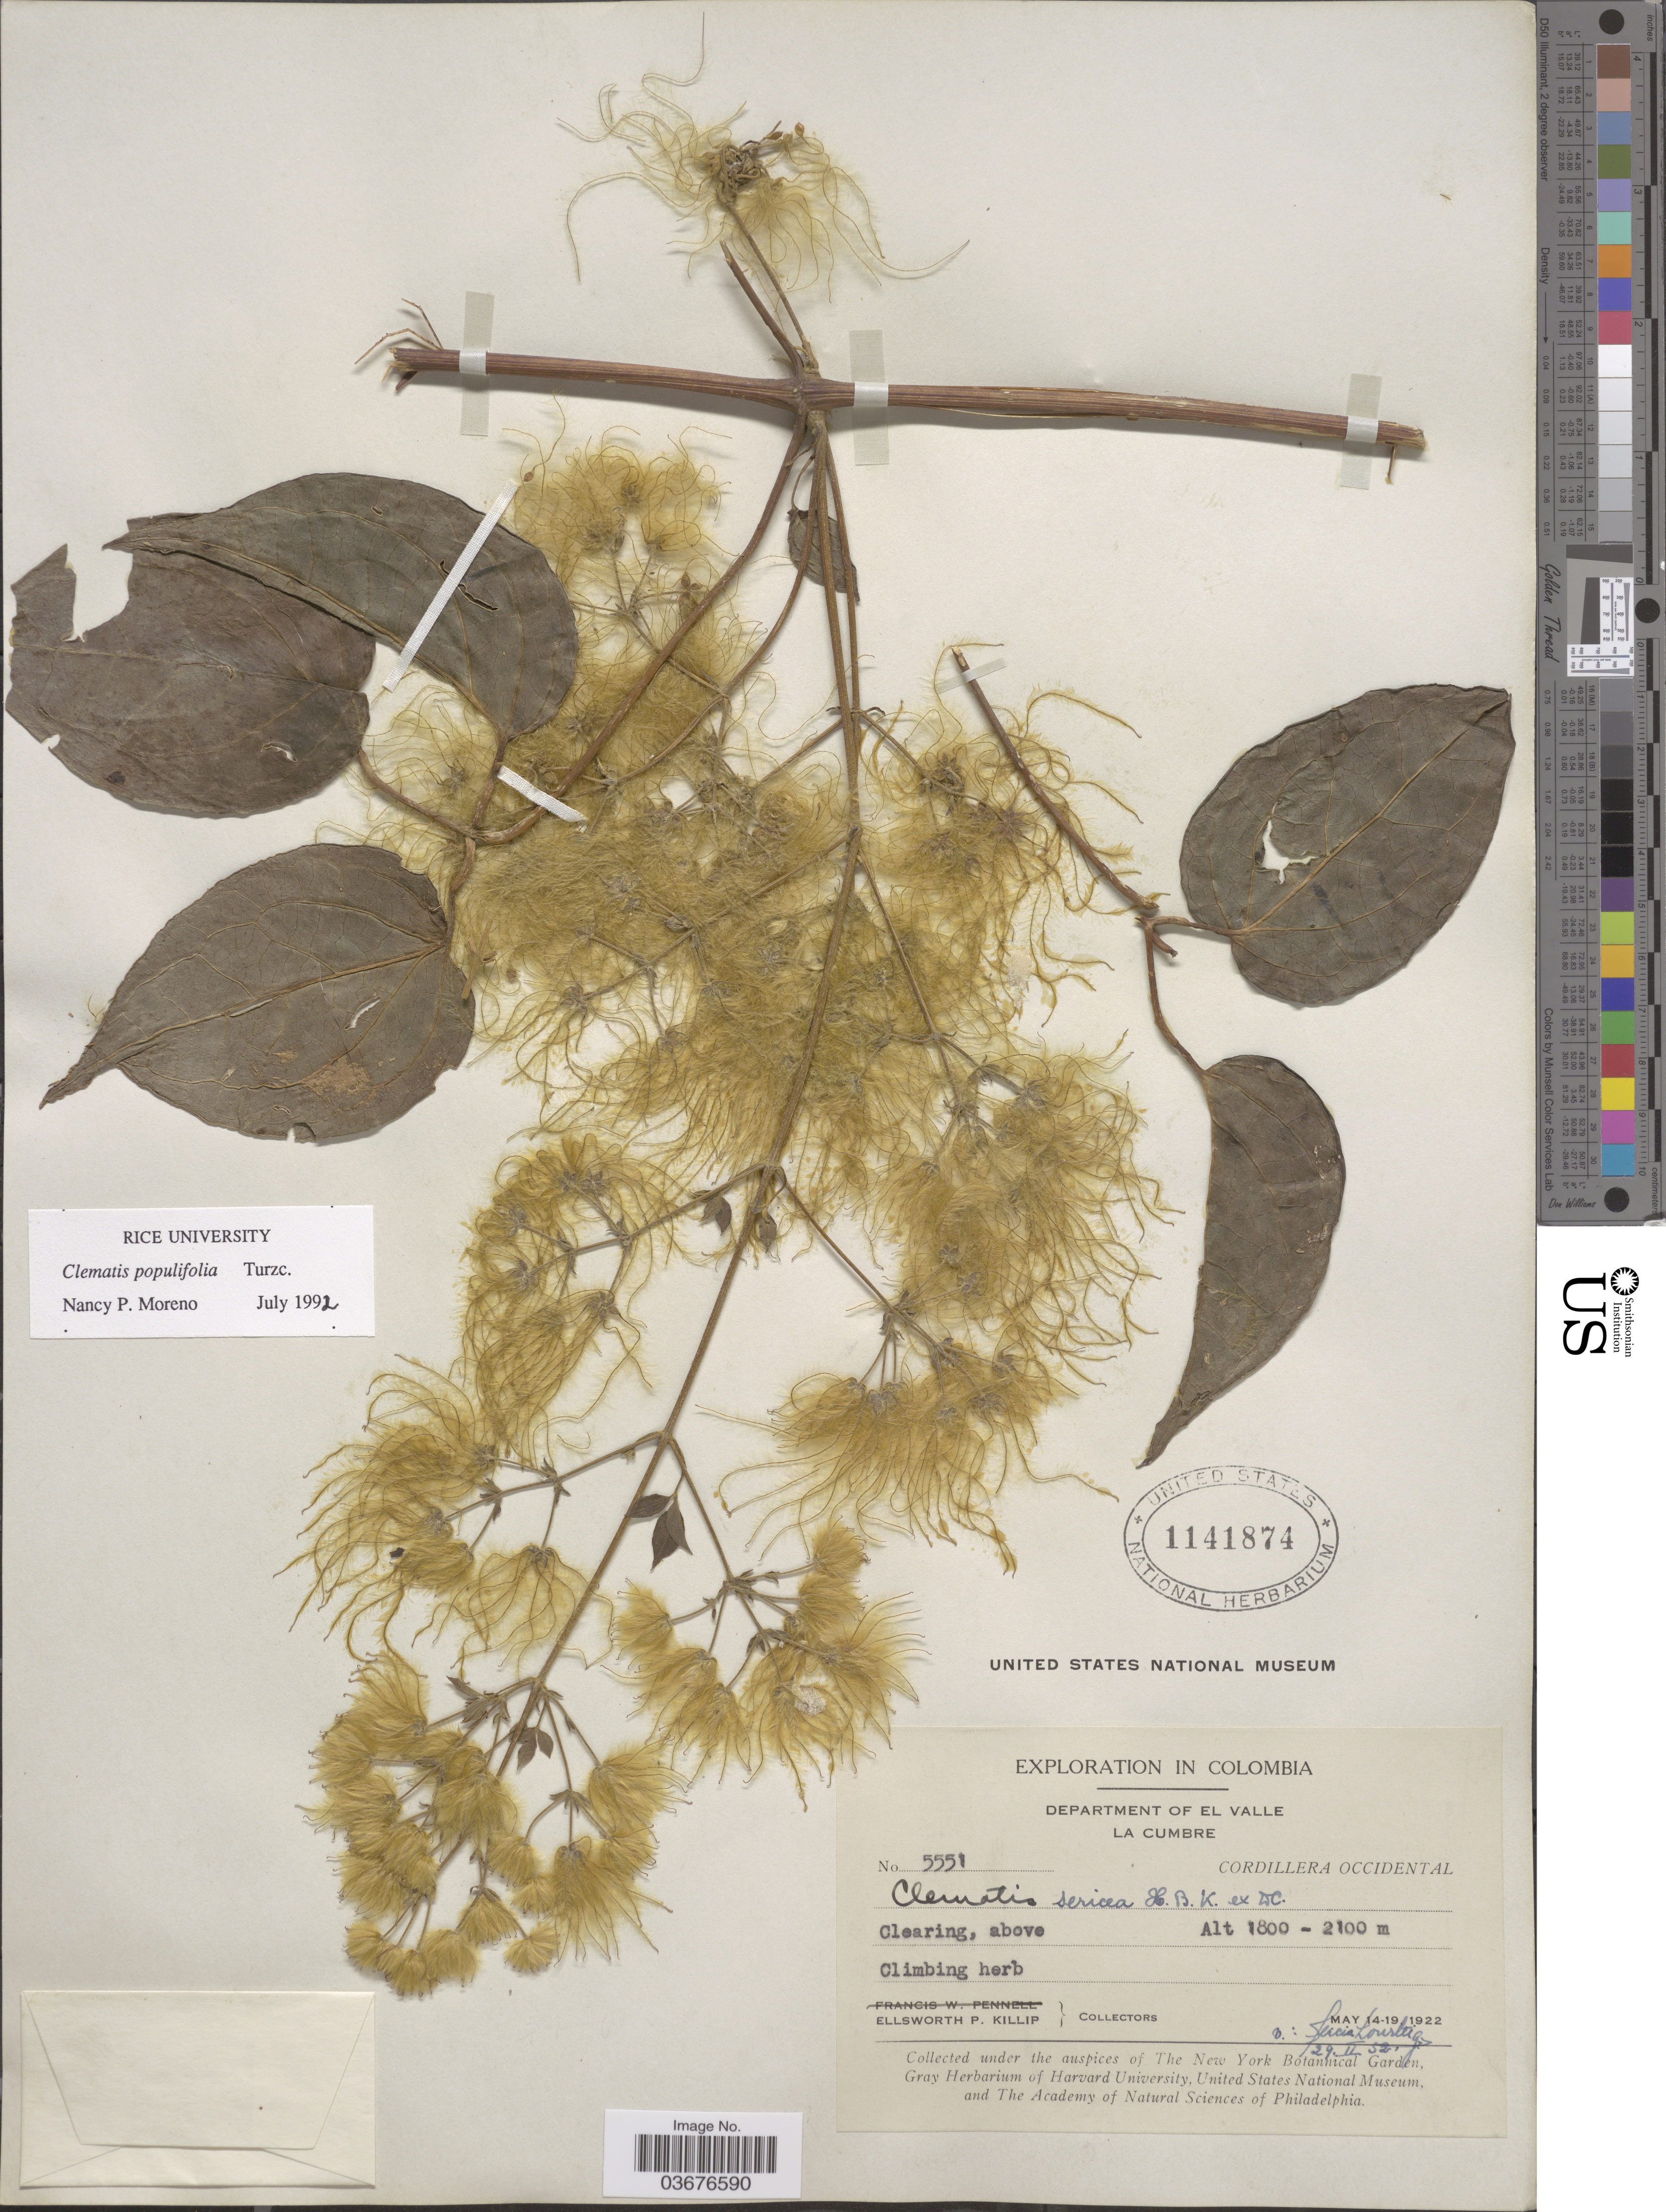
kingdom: Plantae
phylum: Tracheophyta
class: Magnoliopsida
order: Ranunculales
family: Ranunculaceae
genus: Clematis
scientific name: Clematis populifolia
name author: Turcz.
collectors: E. P. Killip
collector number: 5551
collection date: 1922-05-14/1922-05-19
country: Colombia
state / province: Valle del Cauca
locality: Department of El Valle, La Cumbre. Cordillera Occidental.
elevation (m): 1800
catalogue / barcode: US 1141874